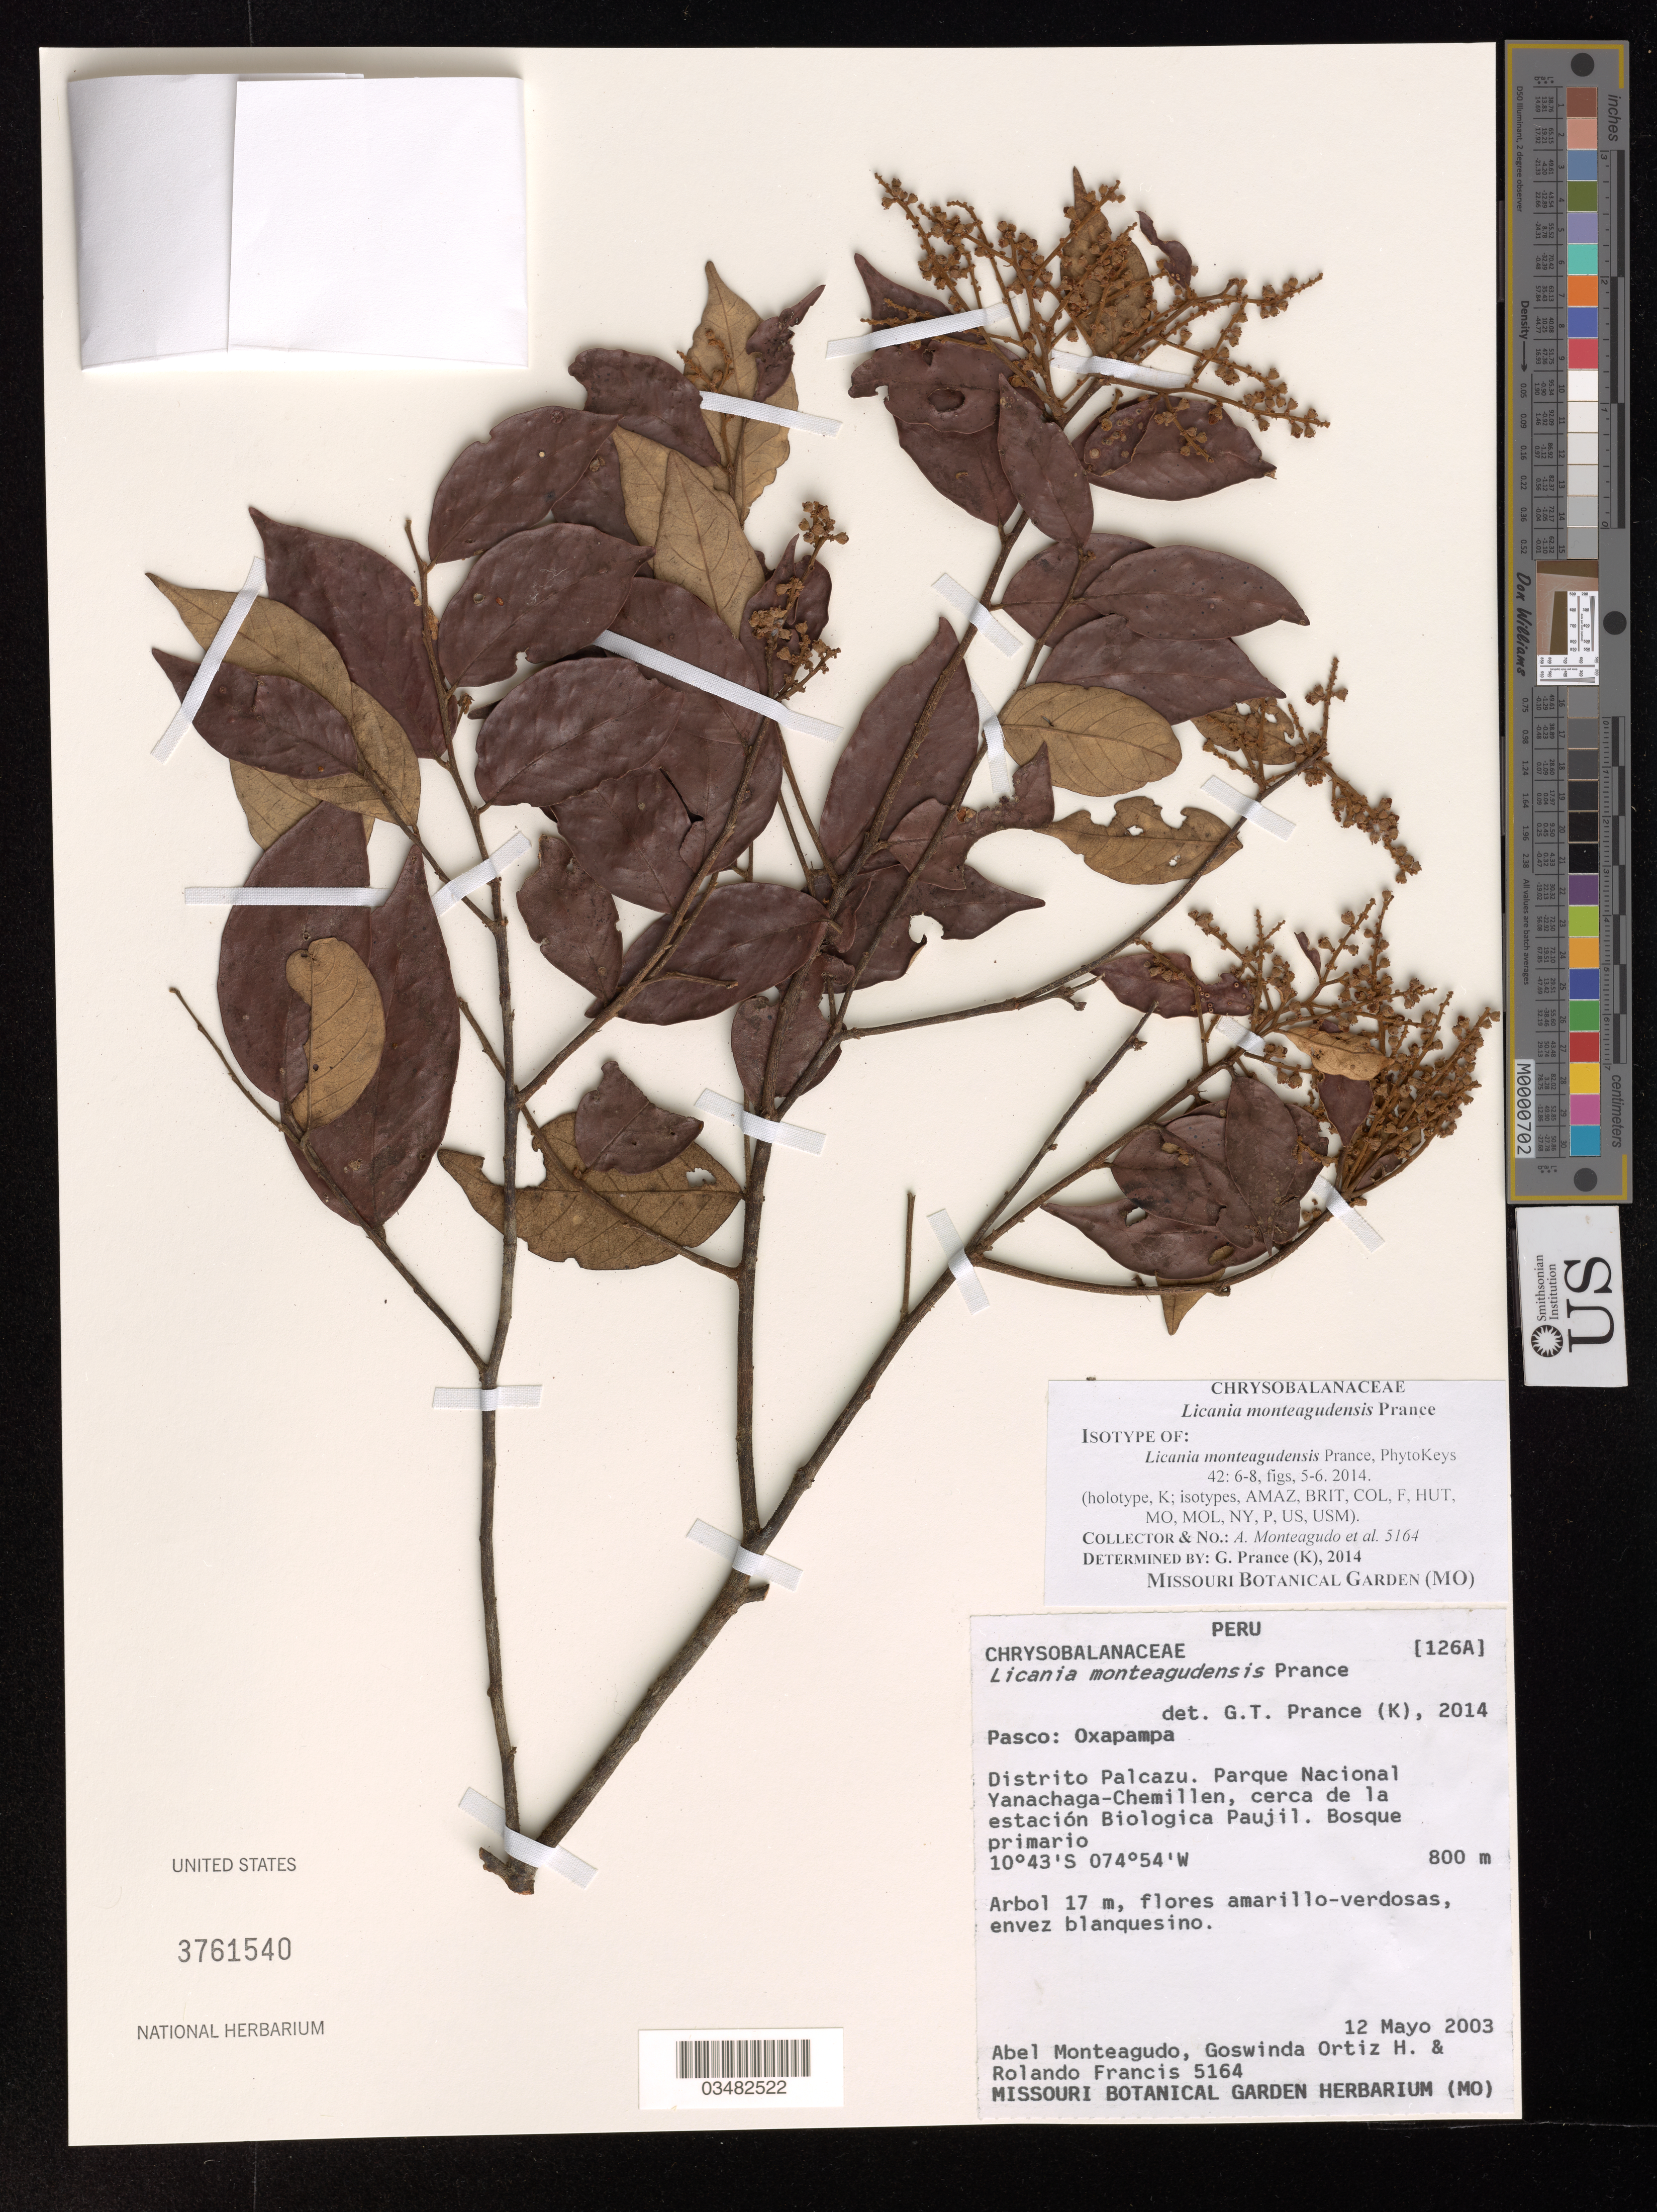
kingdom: Plantae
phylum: Tracheophyta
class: Magnoliopsida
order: Malpighiales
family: Chrysobalanaceae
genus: Licania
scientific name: Licania monteagudensis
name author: Prance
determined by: Prance, G. T.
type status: Isotype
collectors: A. Monteagudo, G. Ortiz & R. Francis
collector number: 5164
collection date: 2003-05-12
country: Peru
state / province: Pasco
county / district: Oxapampa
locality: Parque Nacional Ynachaga-Chemillen, cerca de la estacion Biologica Paujil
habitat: bosque primario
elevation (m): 800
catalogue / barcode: US 3761540